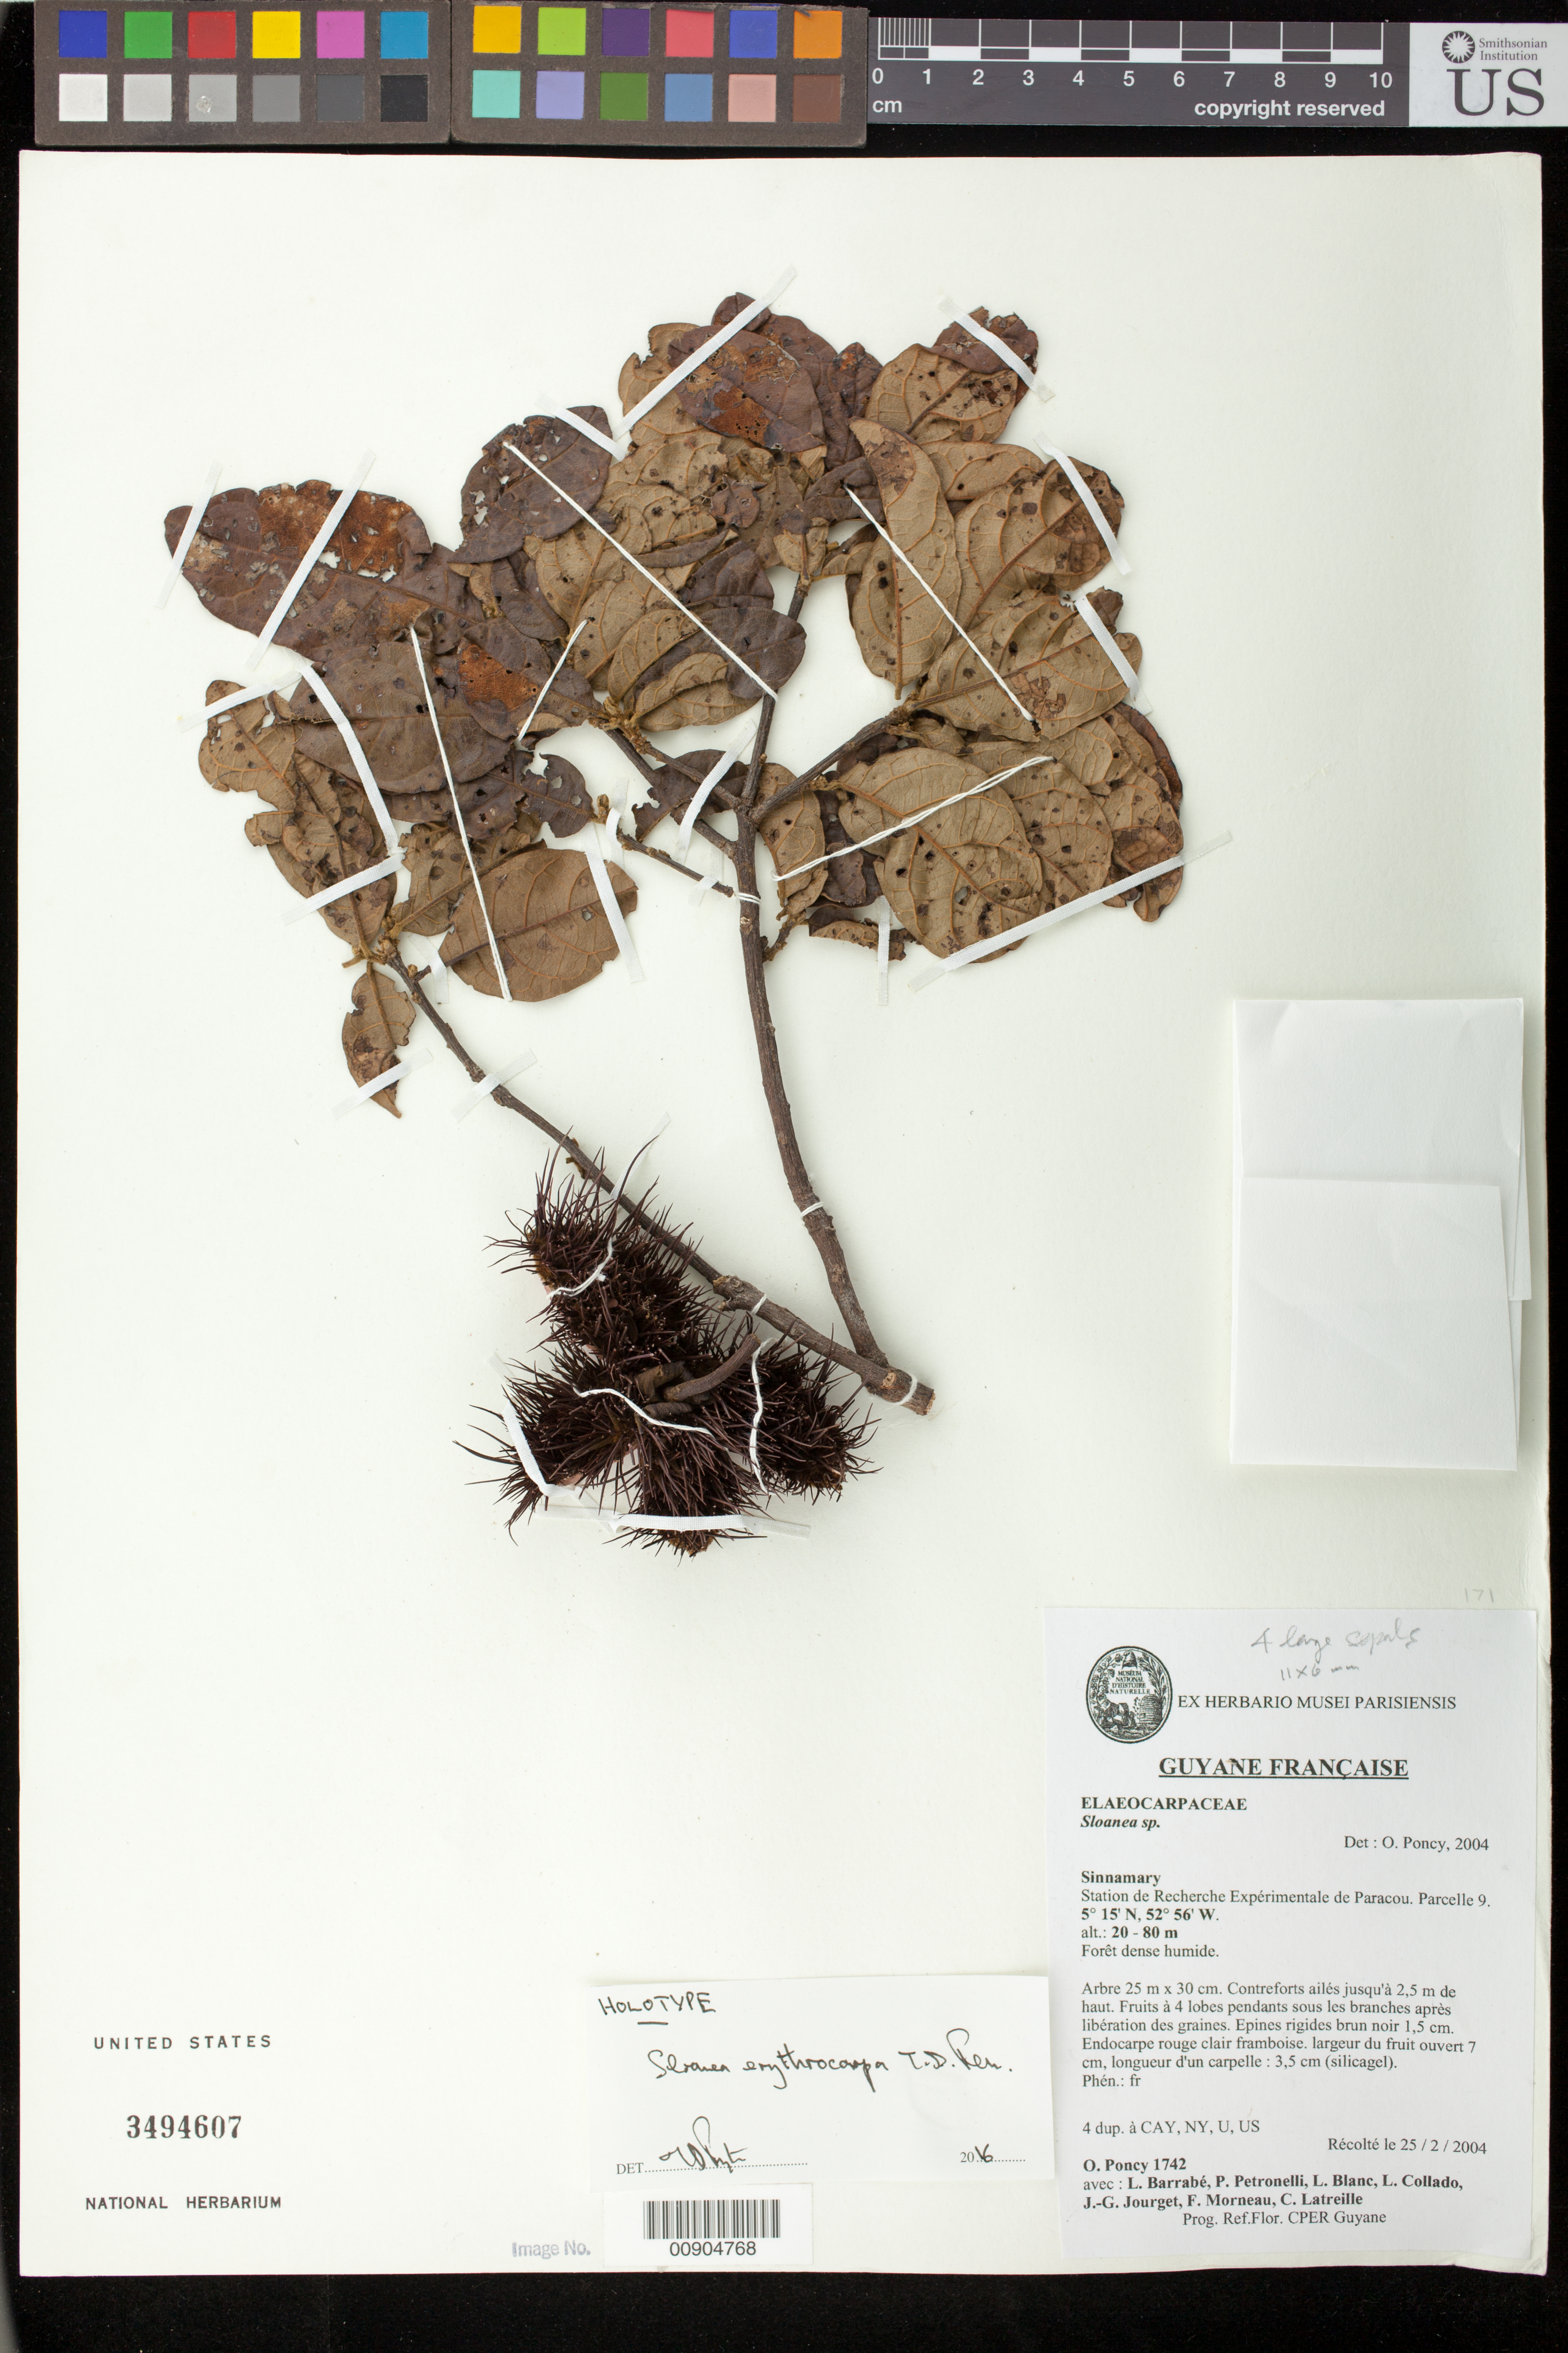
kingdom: Plantae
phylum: Tracheophyta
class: Magnoliopsida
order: Oxalidales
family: Elaeocarpaceae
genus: Sloanea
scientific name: Sloanea erythrocarpa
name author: T.D. Penn.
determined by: Pennington, T. D., (K)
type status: Holotype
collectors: O. Poncy, L. Barrabé, P. Petronelli, L. Blanc, L. Collado, J. Jourget, F. Morneau & C. Lateille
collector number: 1742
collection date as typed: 25-Feb-04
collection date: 2004-02-25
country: French Guiana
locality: Sinnamary. Station de Recherche Expérimental de Paracou. Parcelle 9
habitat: Forêt dense humide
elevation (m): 20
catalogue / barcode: US 3494607